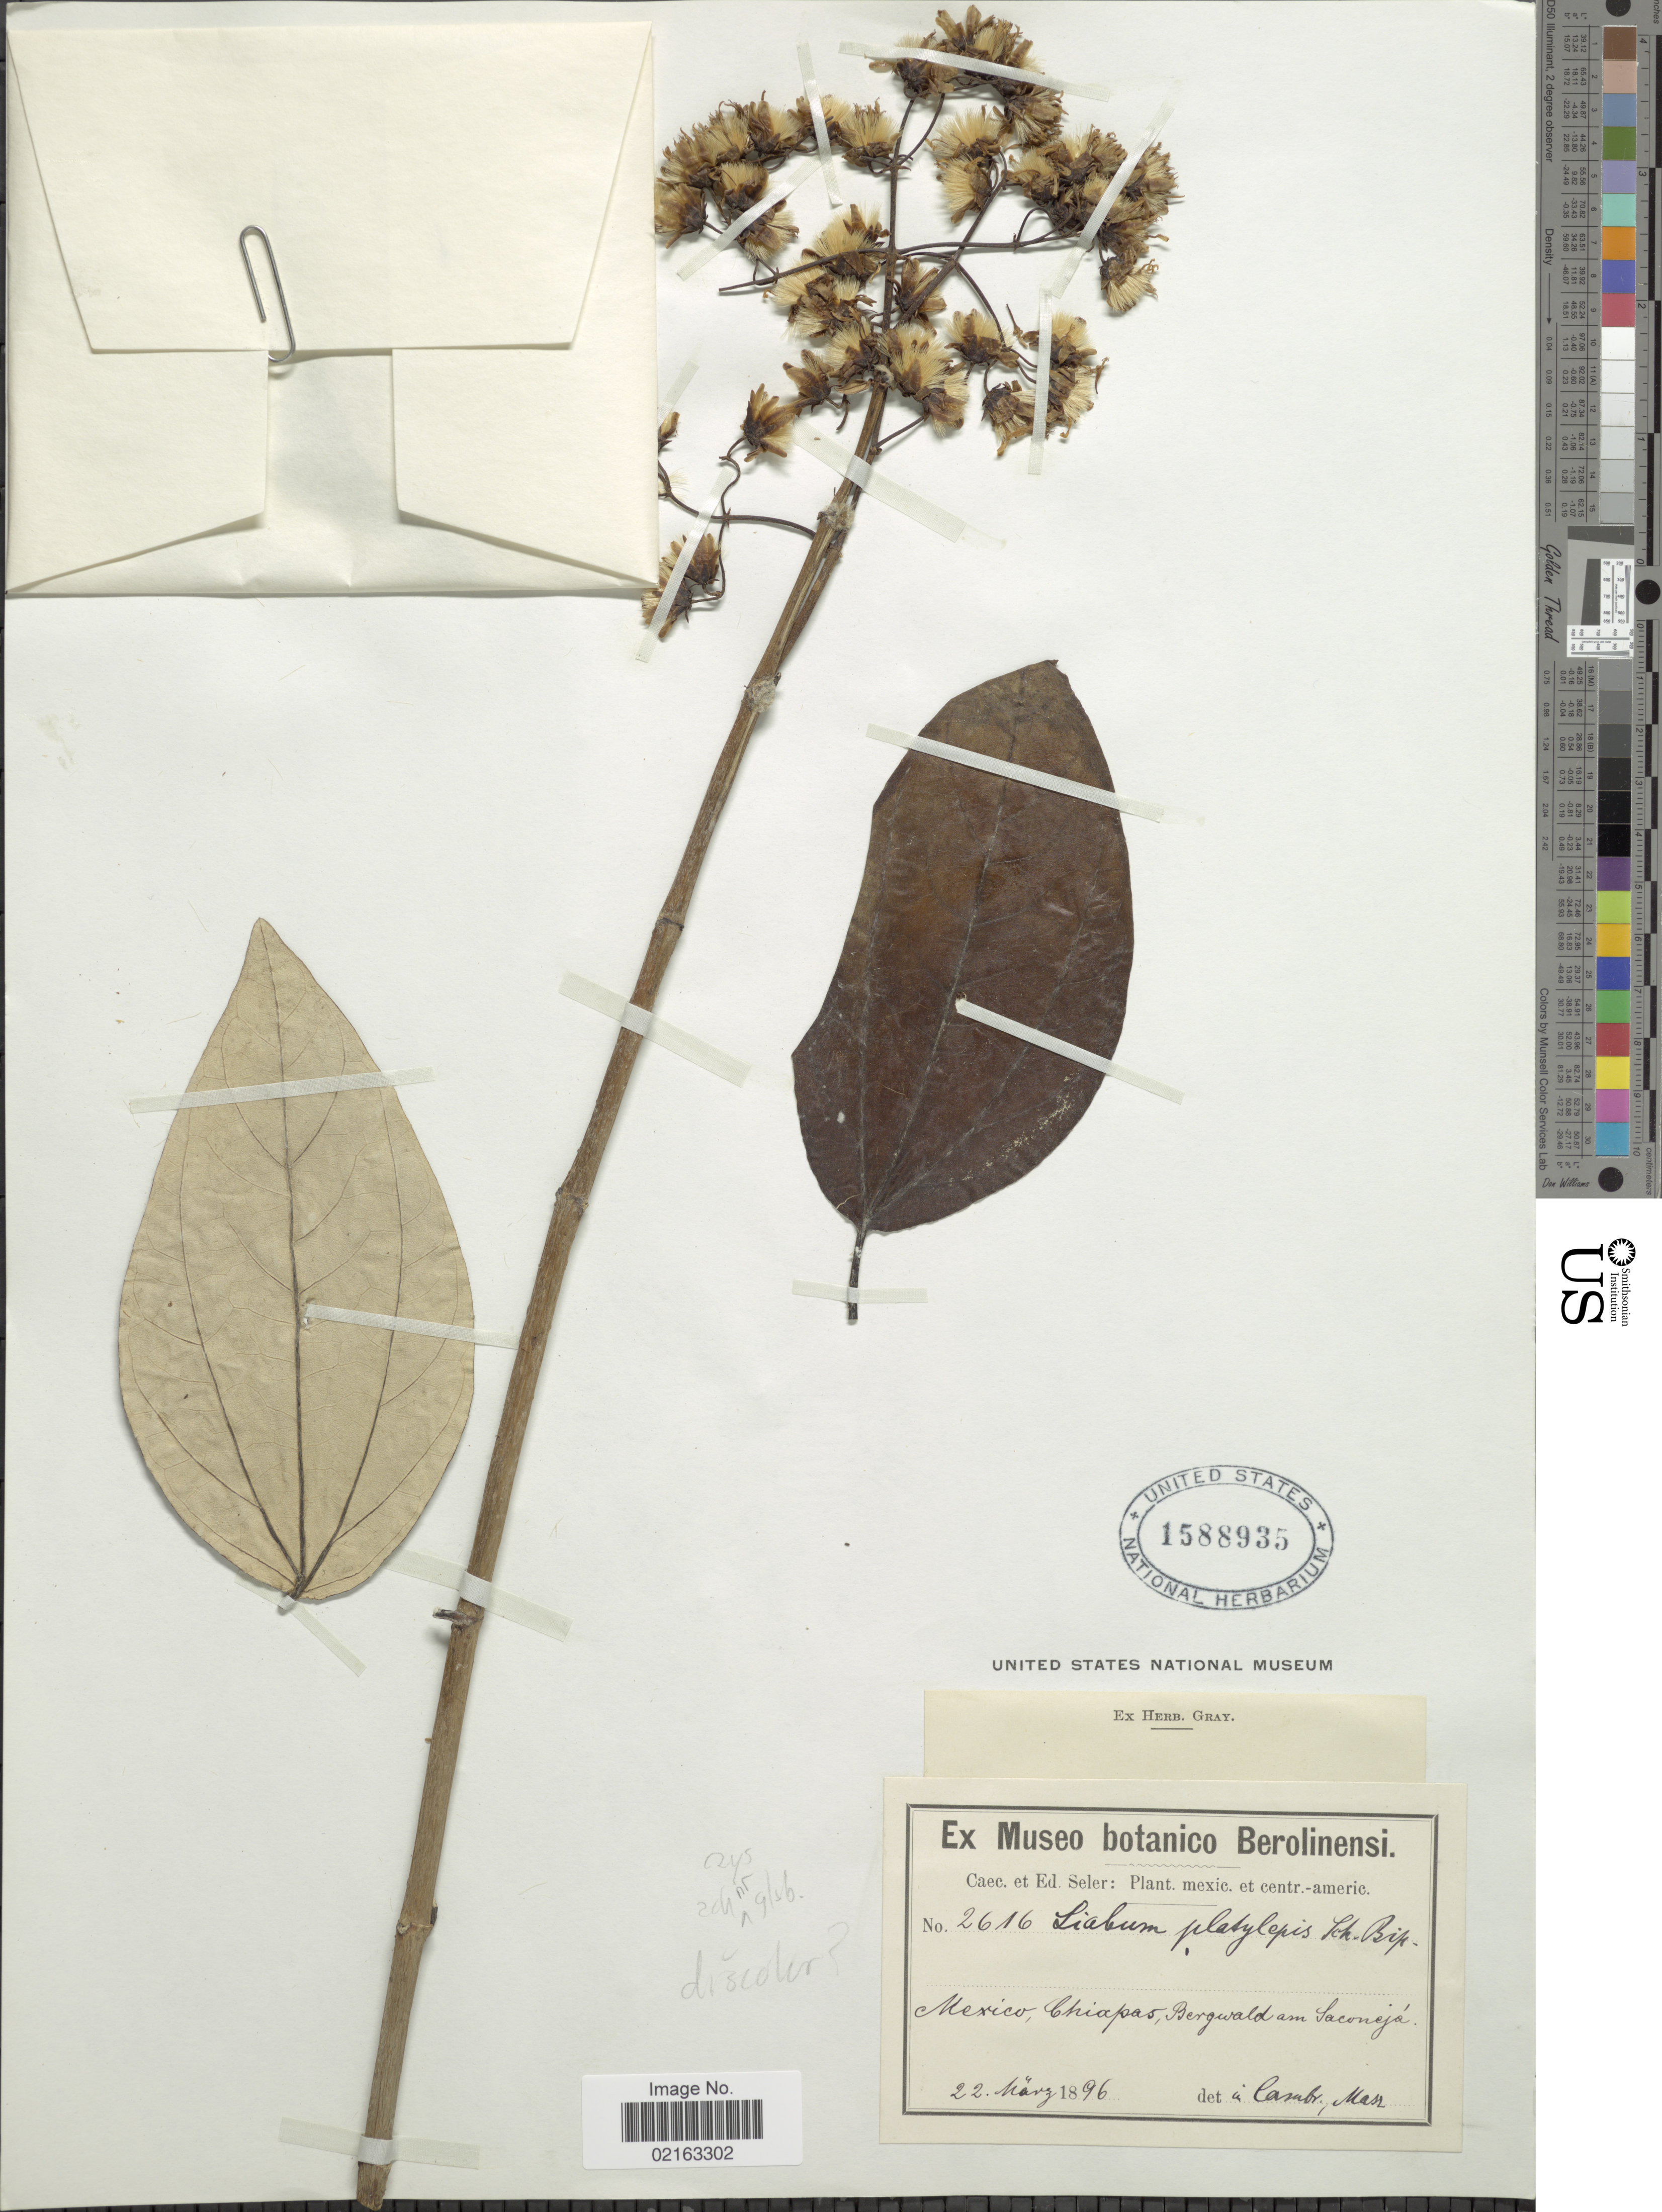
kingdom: Plantae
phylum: Tracheophyta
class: Magnoliopsida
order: Asterales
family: Asteraceae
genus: Sinclairia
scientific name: Sinclairia discolor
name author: Hook. & Arn.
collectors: ex Caec. et Ed Seler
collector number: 2616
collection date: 1896-03-22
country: Mexico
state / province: Chiapas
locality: Mexico: Chiapas, Bergwald am Saconejá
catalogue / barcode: US 1588935